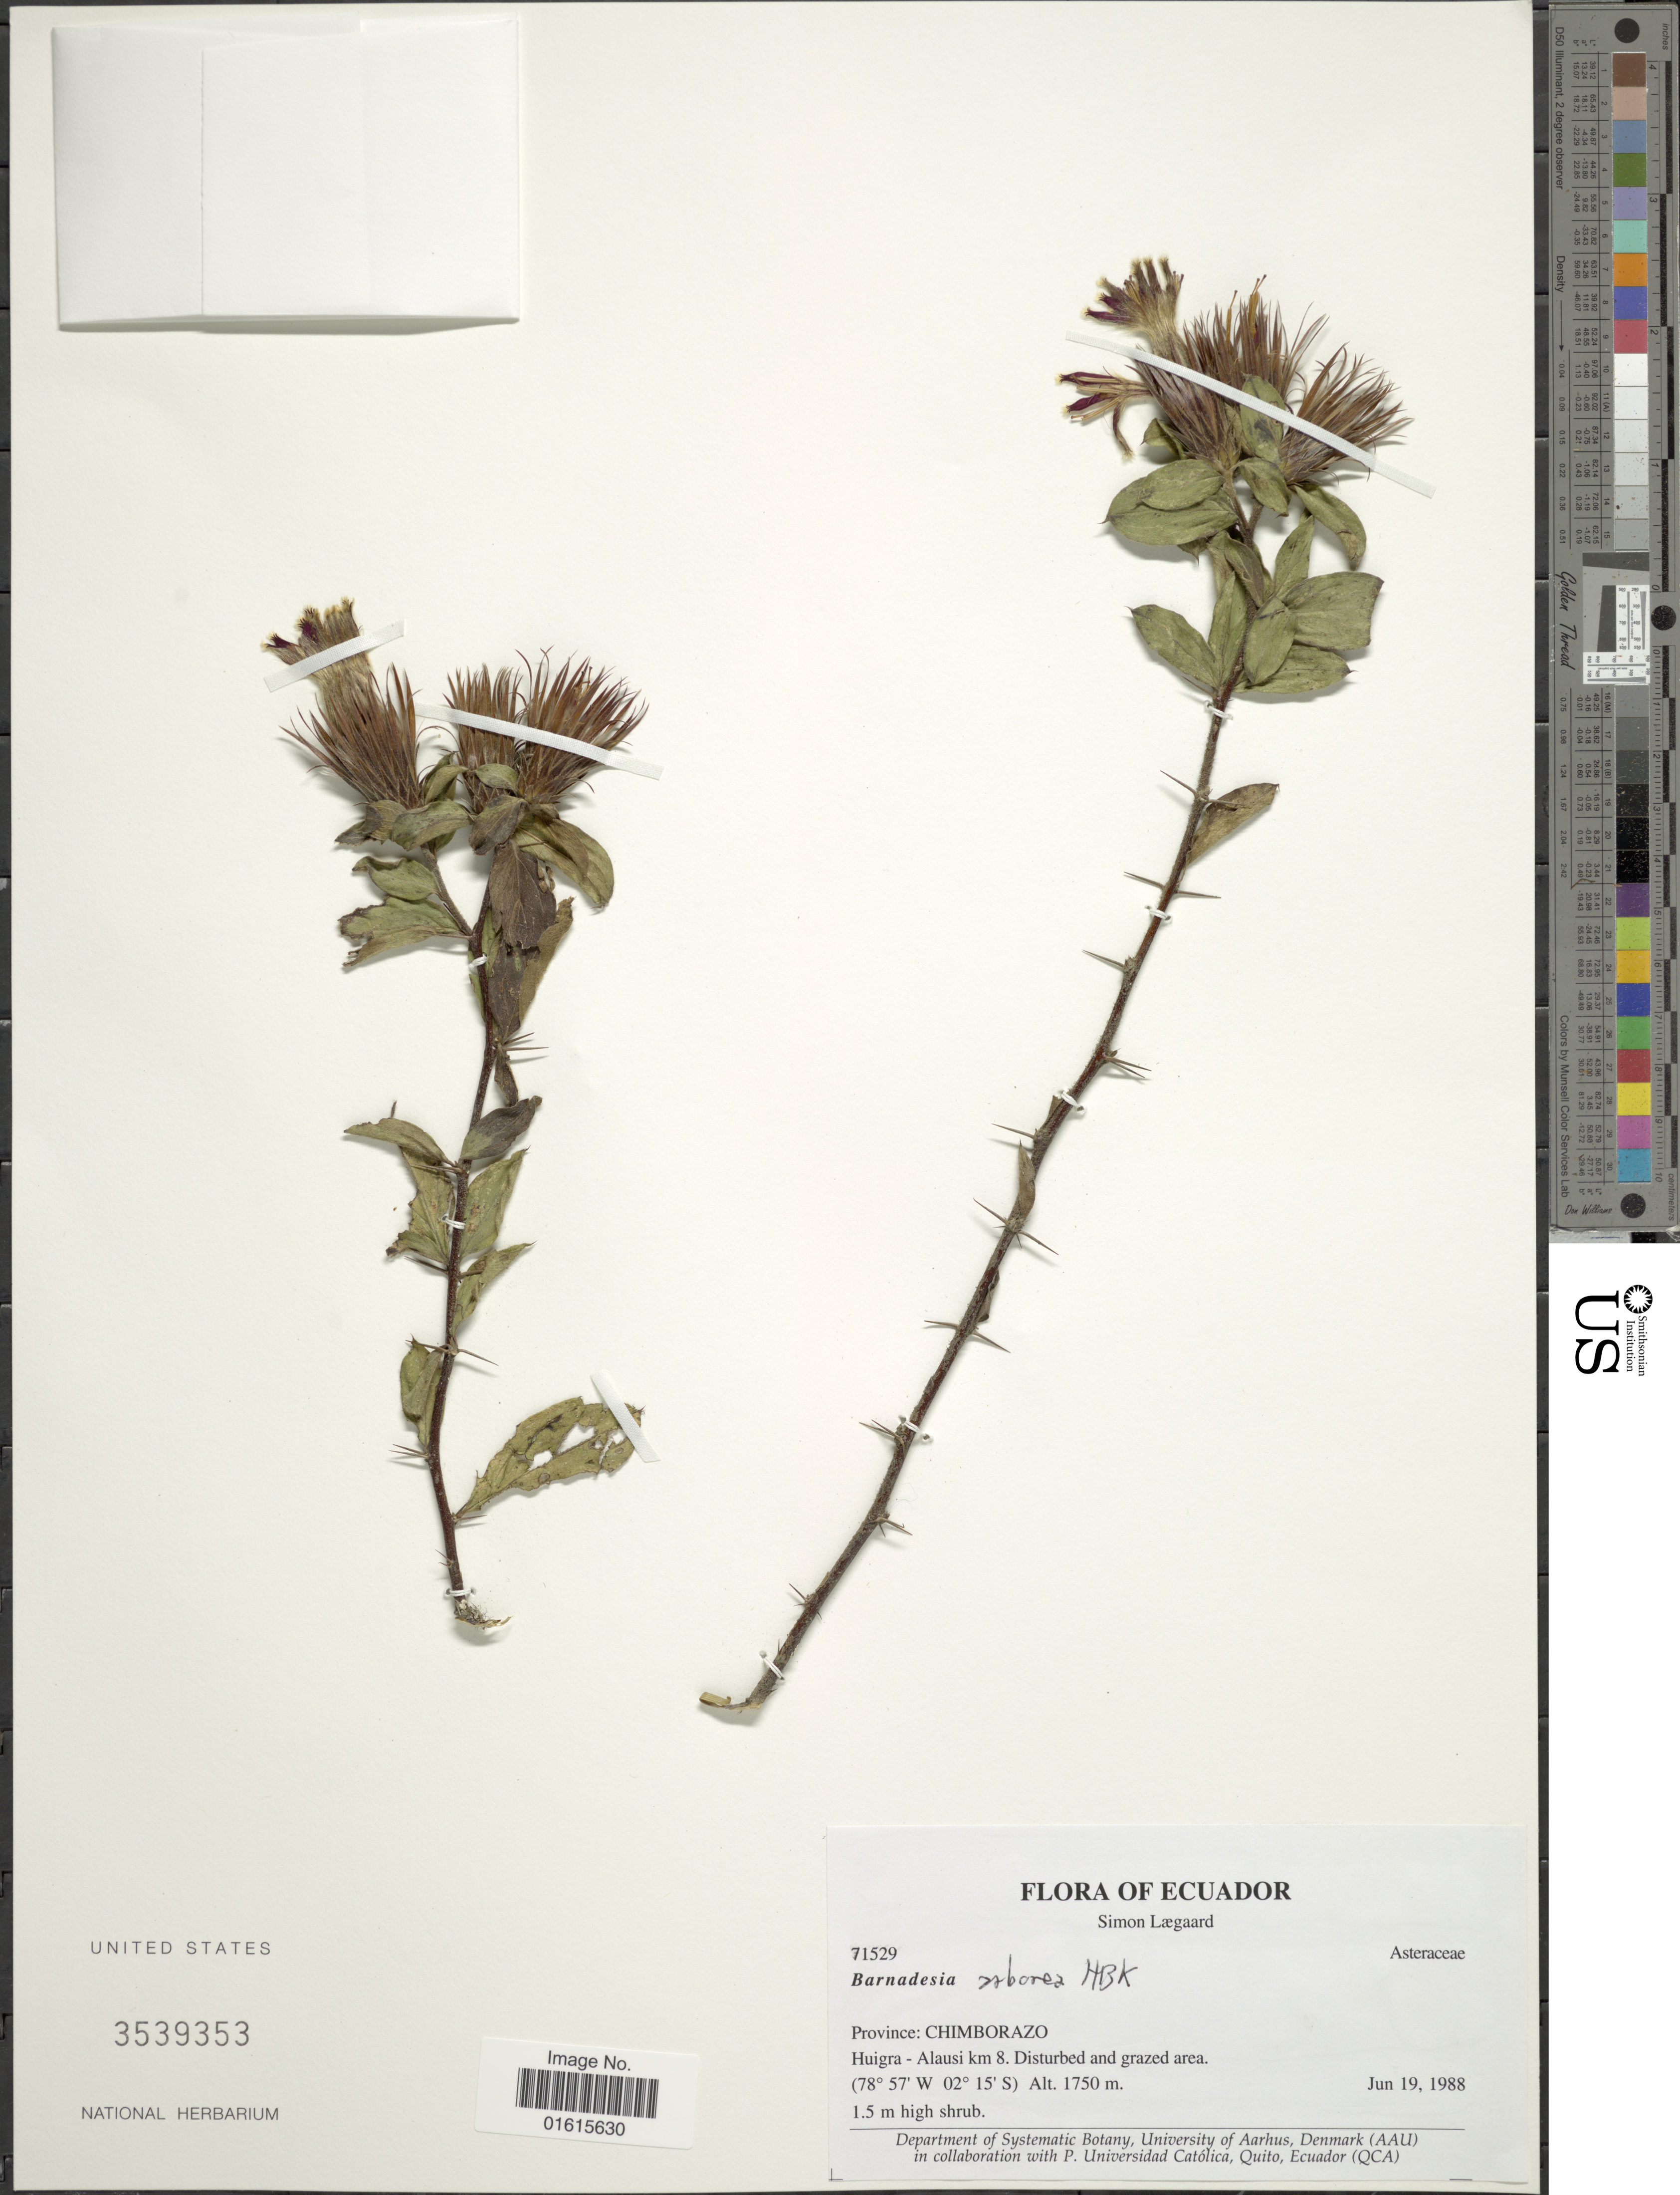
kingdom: Plantae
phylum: Tracheophyta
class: Magnoliopsida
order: Asterales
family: Asteraceae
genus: Barnadesia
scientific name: Barnadesia arborea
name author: Kunth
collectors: S. Lægaard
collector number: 71529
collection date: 1988-06-19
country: Ecuador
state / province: Chimborazo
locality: Huigra - Alausi km. 8. Disturbed and grazed area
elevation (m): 1750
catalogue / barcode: US 3539353